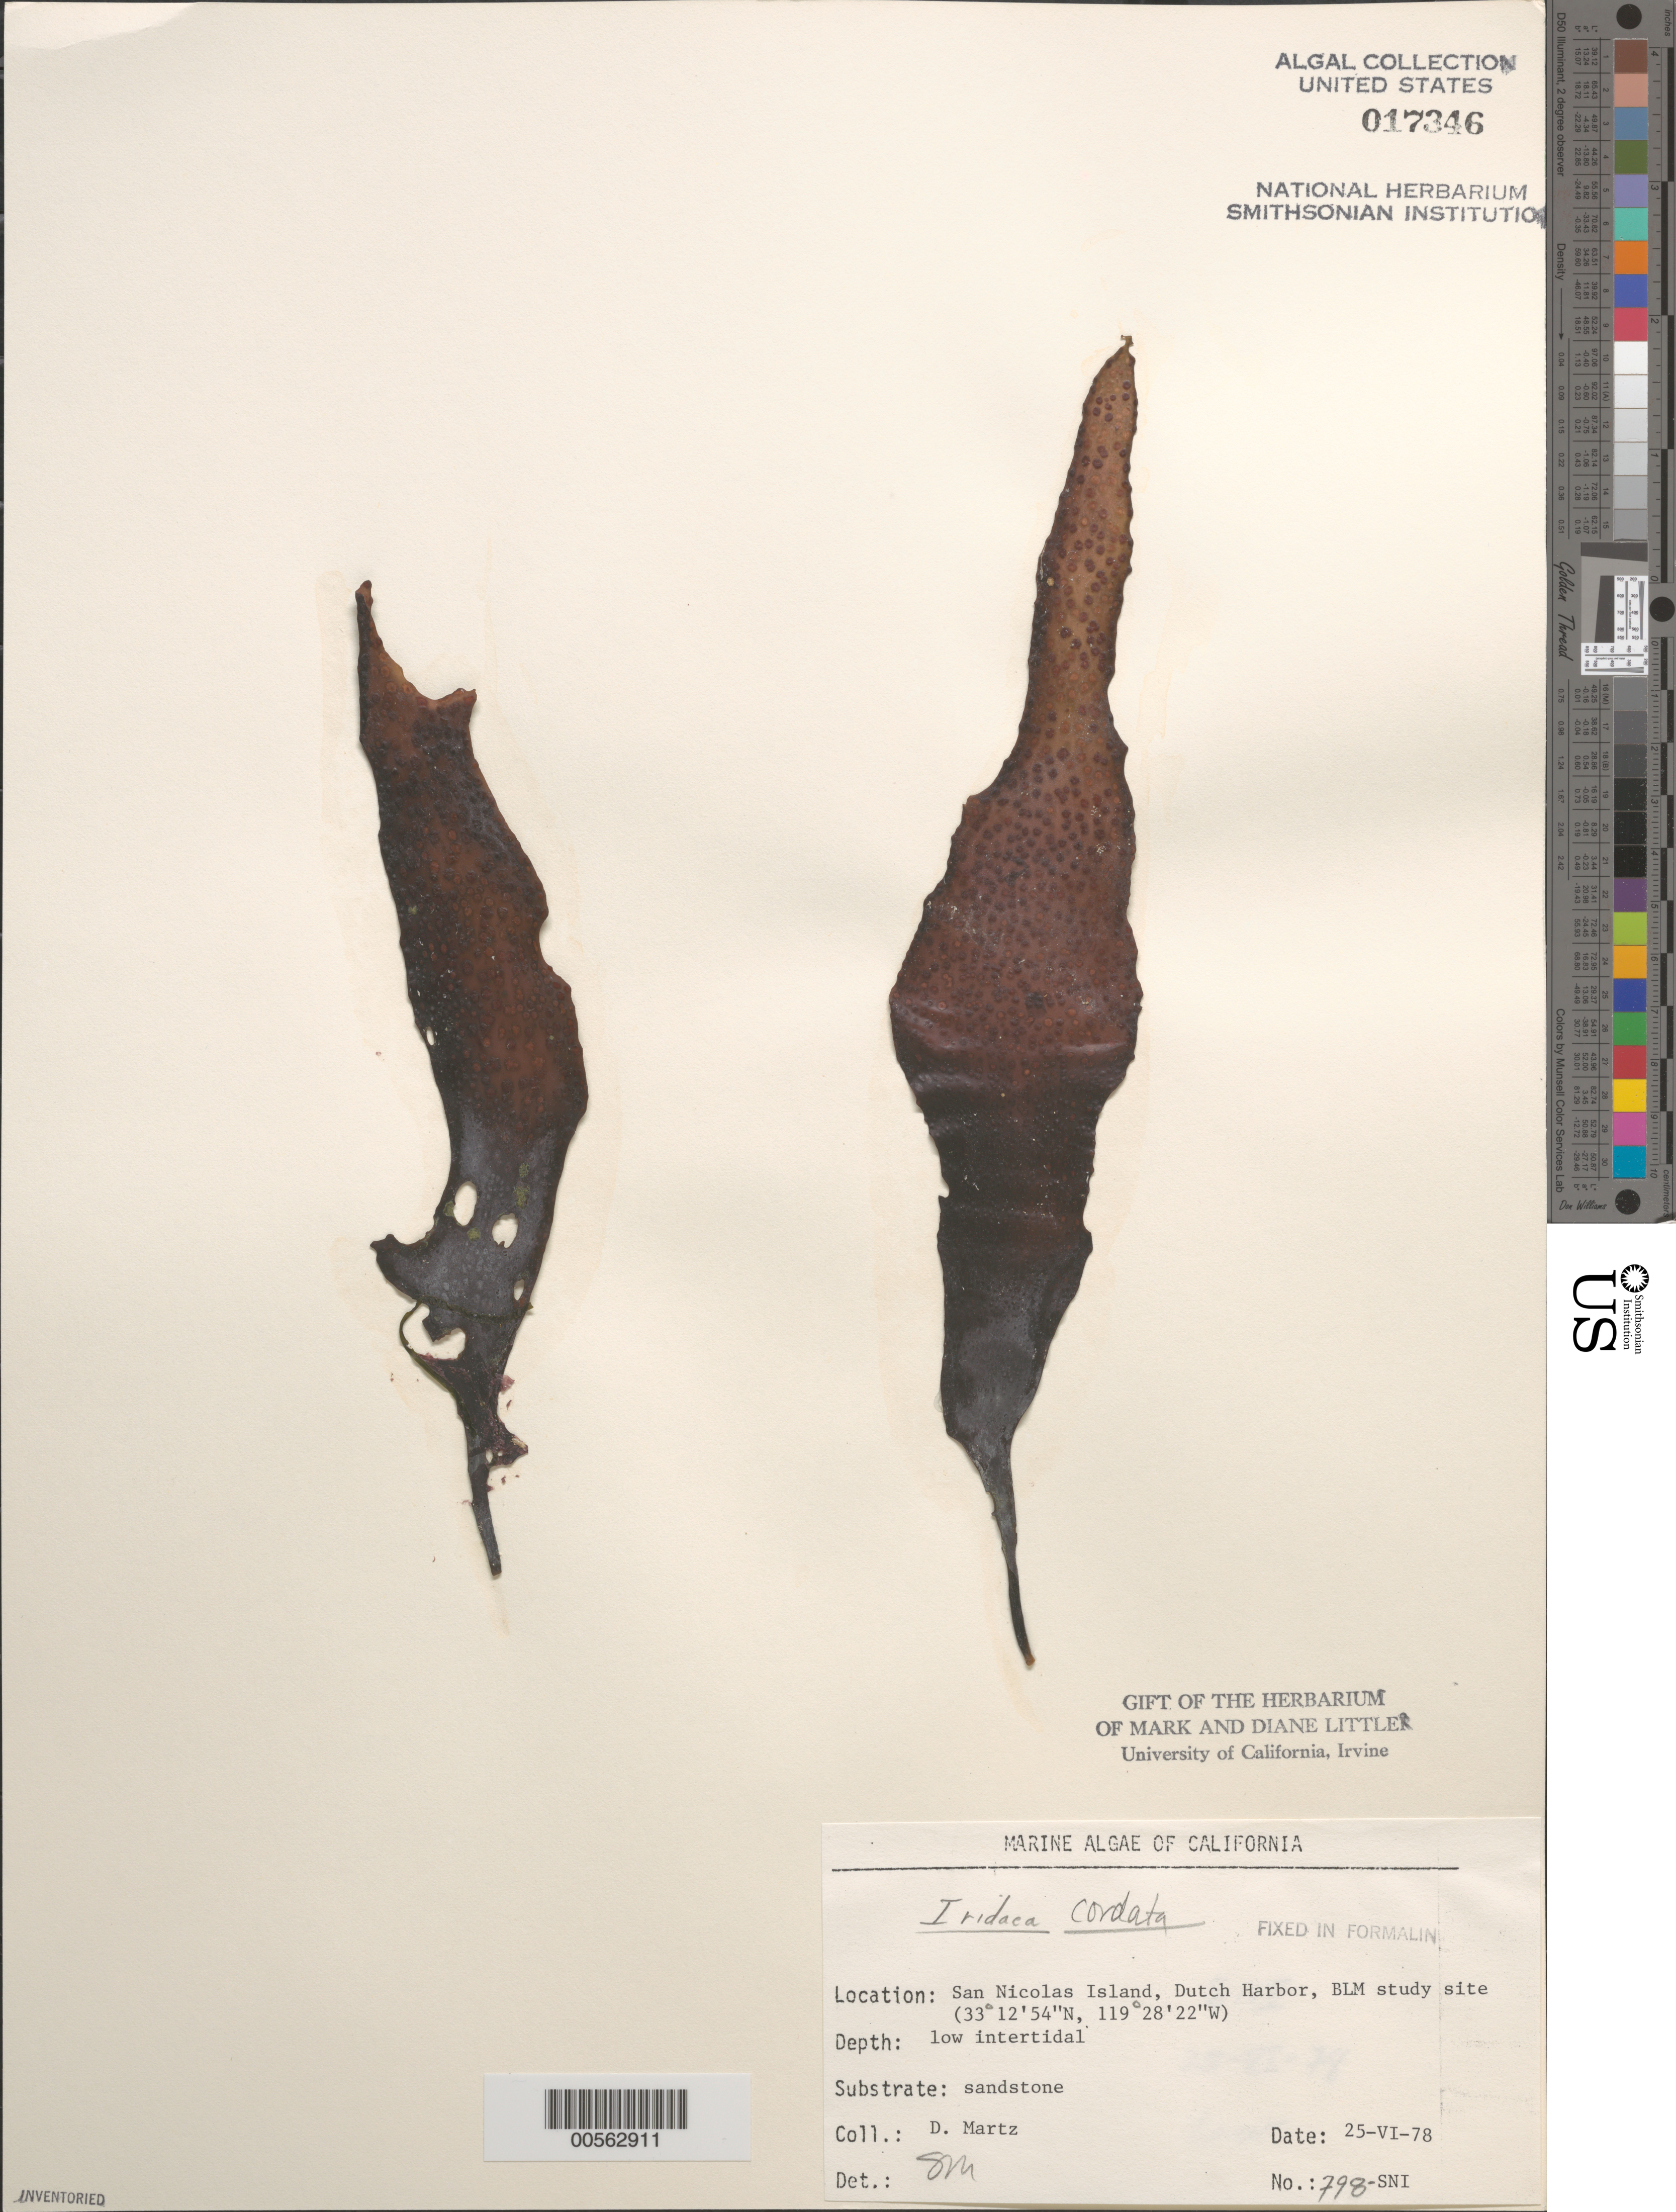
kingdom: Plantae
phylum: Rhodophyta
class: Florideophyceae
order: Gigartinales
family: Gigartinaceae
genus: Iridaea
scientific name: Iridaea cordata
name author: (Turner) Bory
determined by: Murray, S. N.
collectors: D. Martz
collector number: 798-sni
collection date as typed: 25 Jun 1978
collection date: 1978-06-25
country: United States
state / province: California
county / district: Ventura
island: San Nicolas Island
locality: Dutch Harbor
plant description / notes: BLM-SOCALBIGHT Rocky Intertidal Survey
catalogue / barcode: US 17346